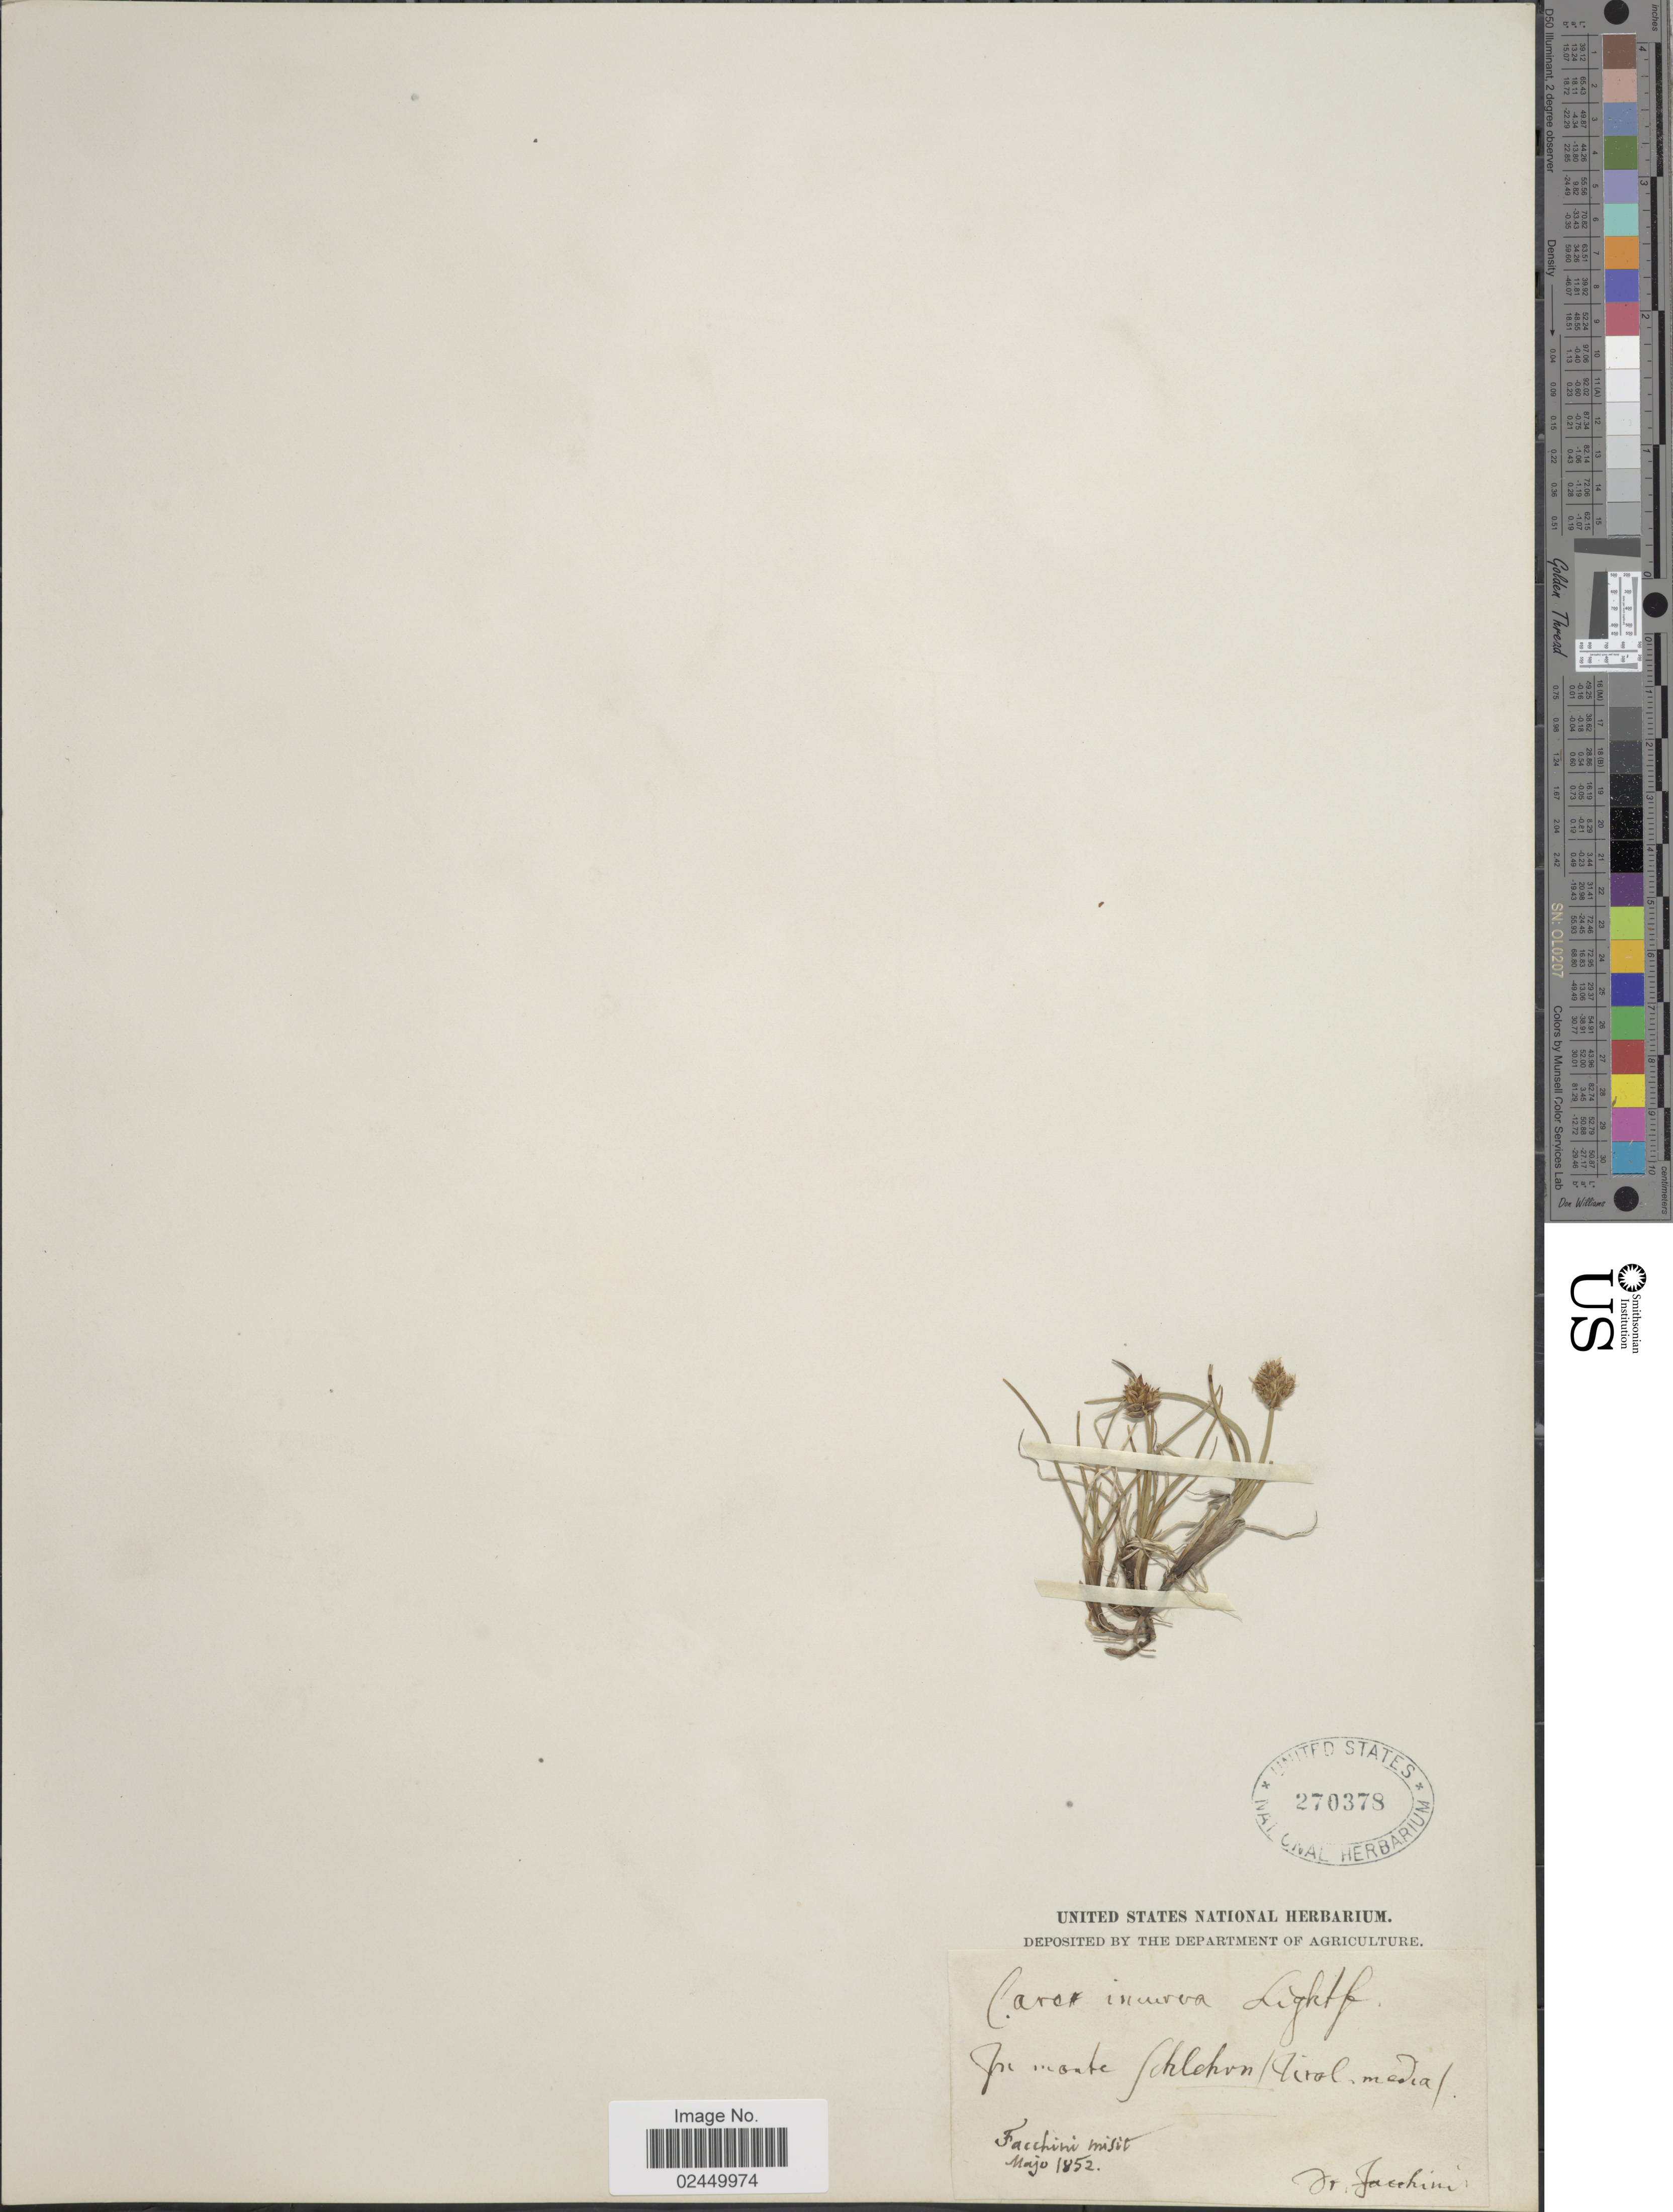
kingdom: Plantae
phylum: Tracheophyta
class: Liliopsida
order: Poales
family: Cyperaceae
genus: Carex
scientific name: Carex maritima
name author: Gunnerus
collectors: Facchini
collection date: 1852-05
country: Italy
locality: In monte Schlehvn [Schlern]/Tirol, media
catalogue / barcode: US 270378